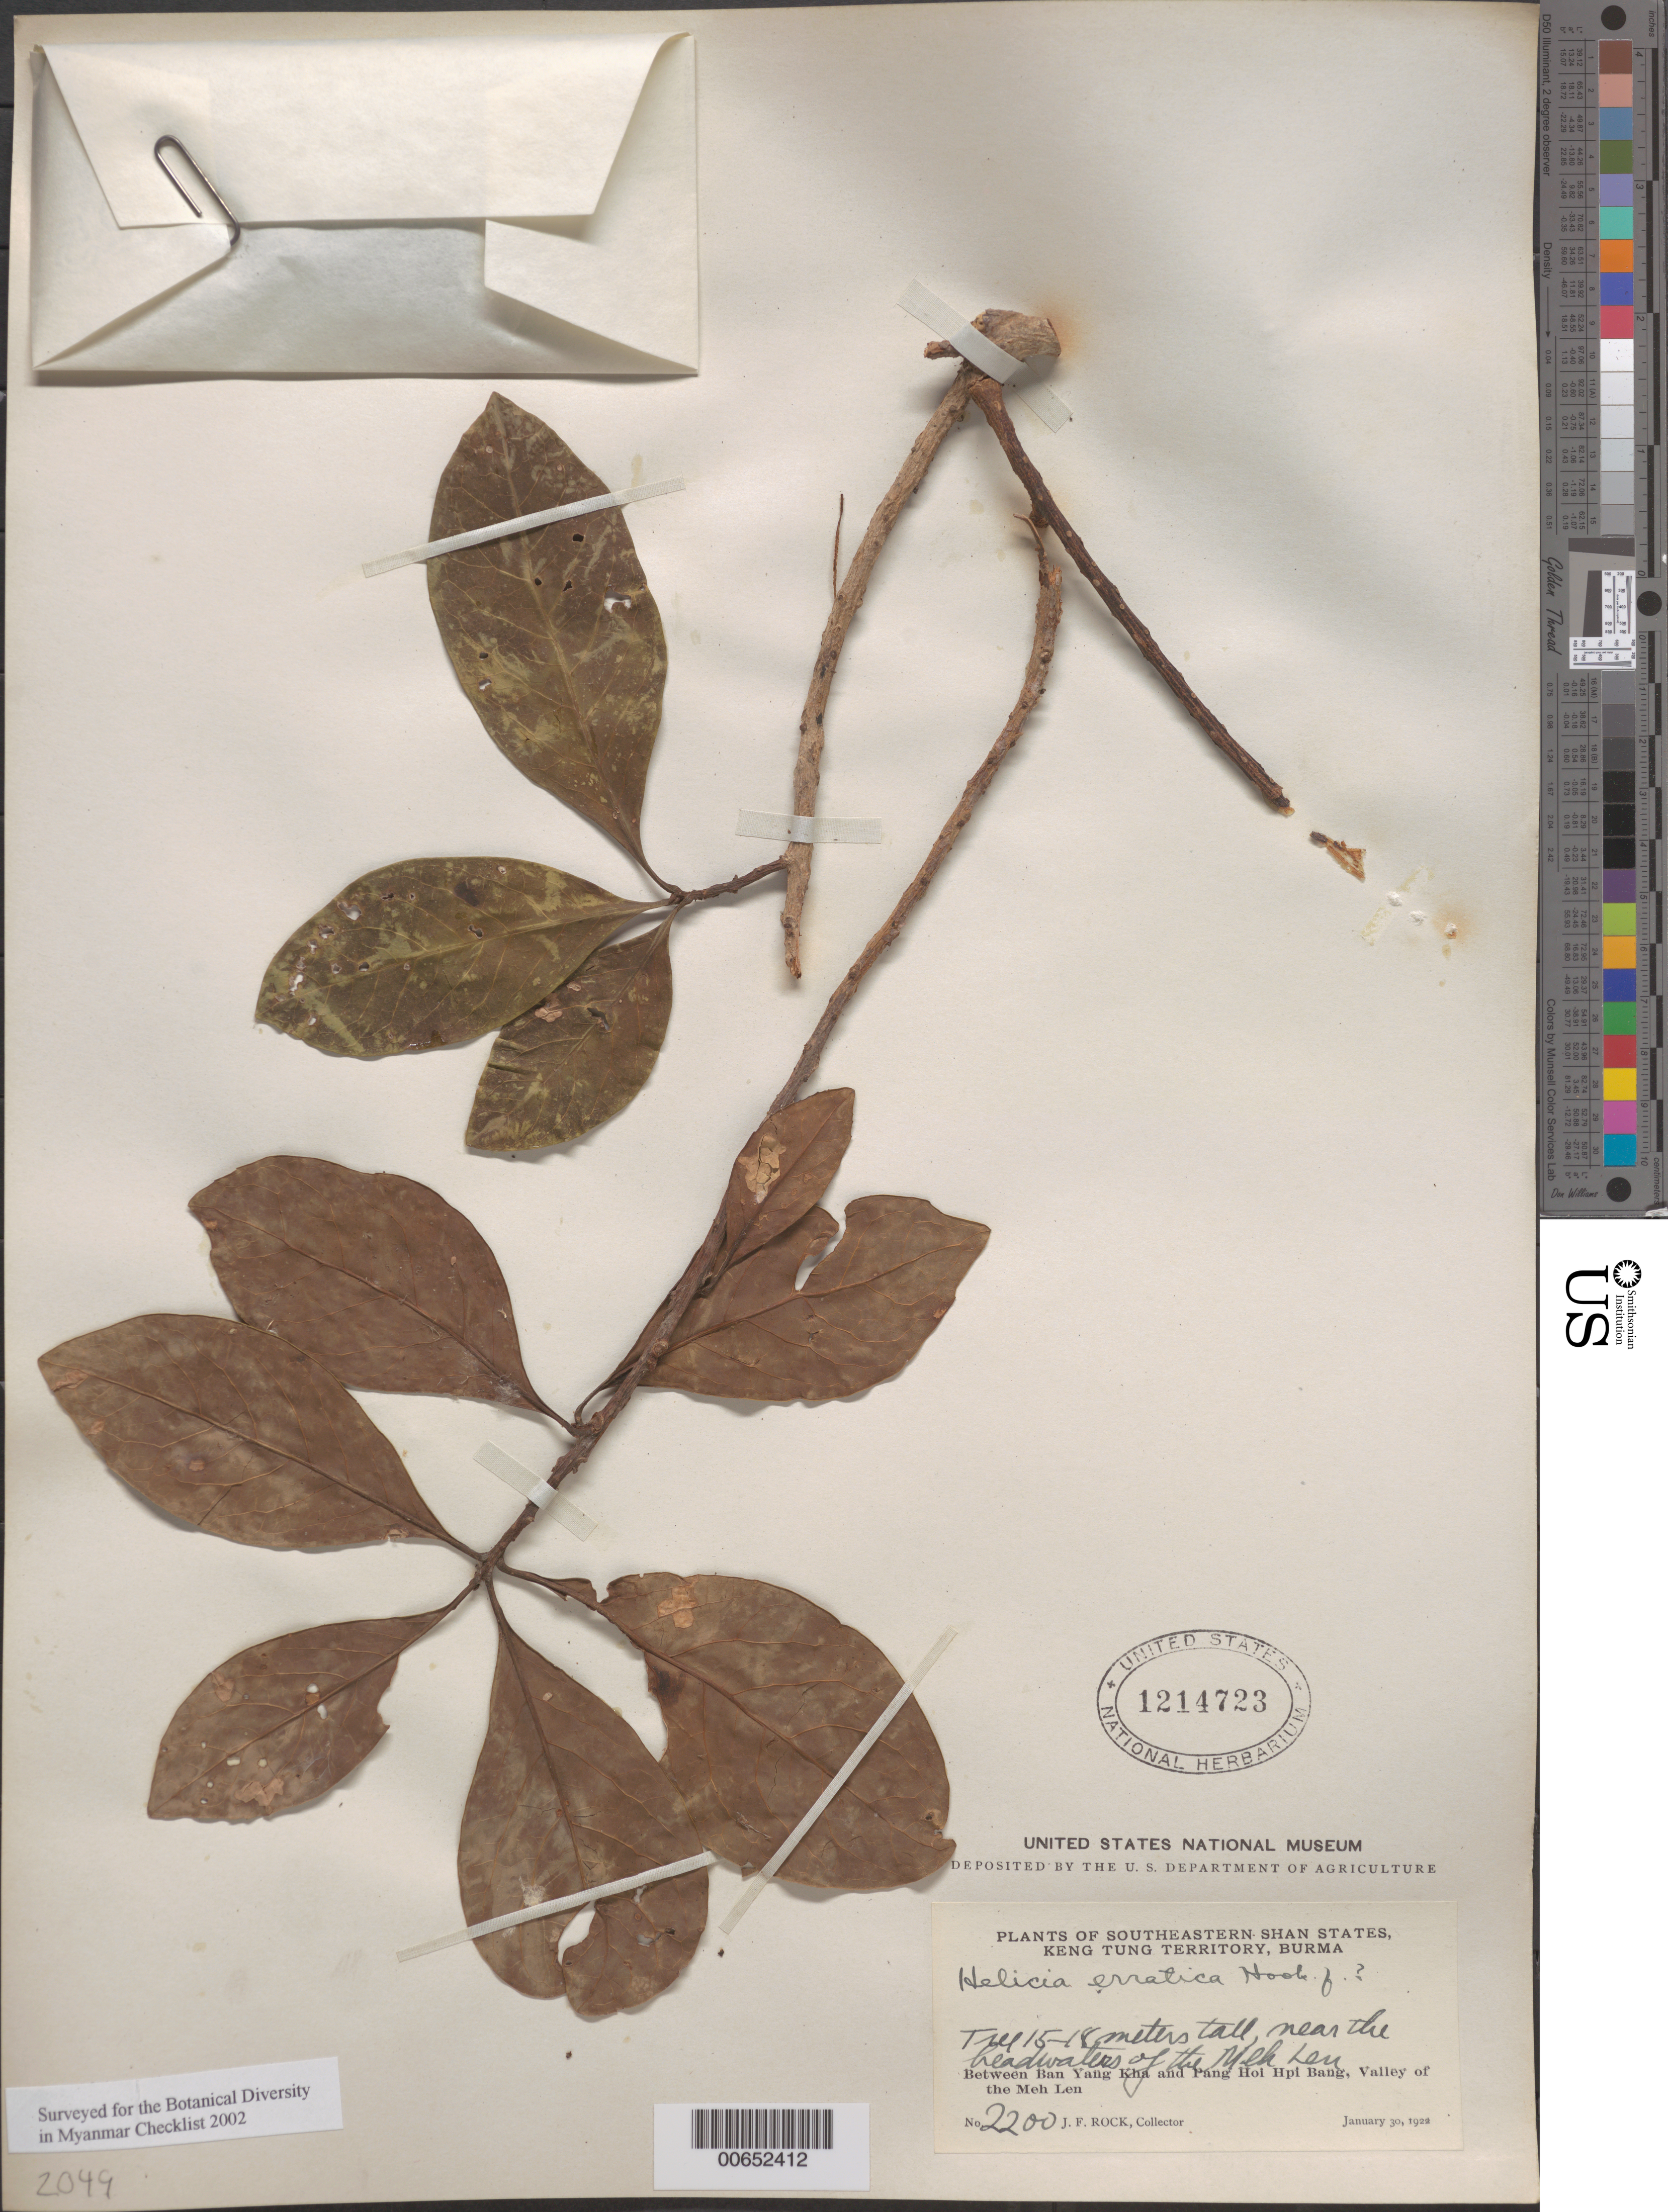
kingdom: Plantae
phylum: Tracheophyta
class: Magnoliopsida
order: Proteales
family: Proteaceae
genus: Helicia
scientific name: Helicia erratica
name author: Hook. f.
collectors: J. F. Rock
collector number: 2200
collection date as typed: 30 Jan 1922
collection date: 1922-01-30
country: Myanmar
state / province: Shan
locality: Keng Tung Territory, headwaters of the Meh Lau, between Ban Yang kha and Pang Hoi Hpi Bang.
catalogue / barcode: US 1214723